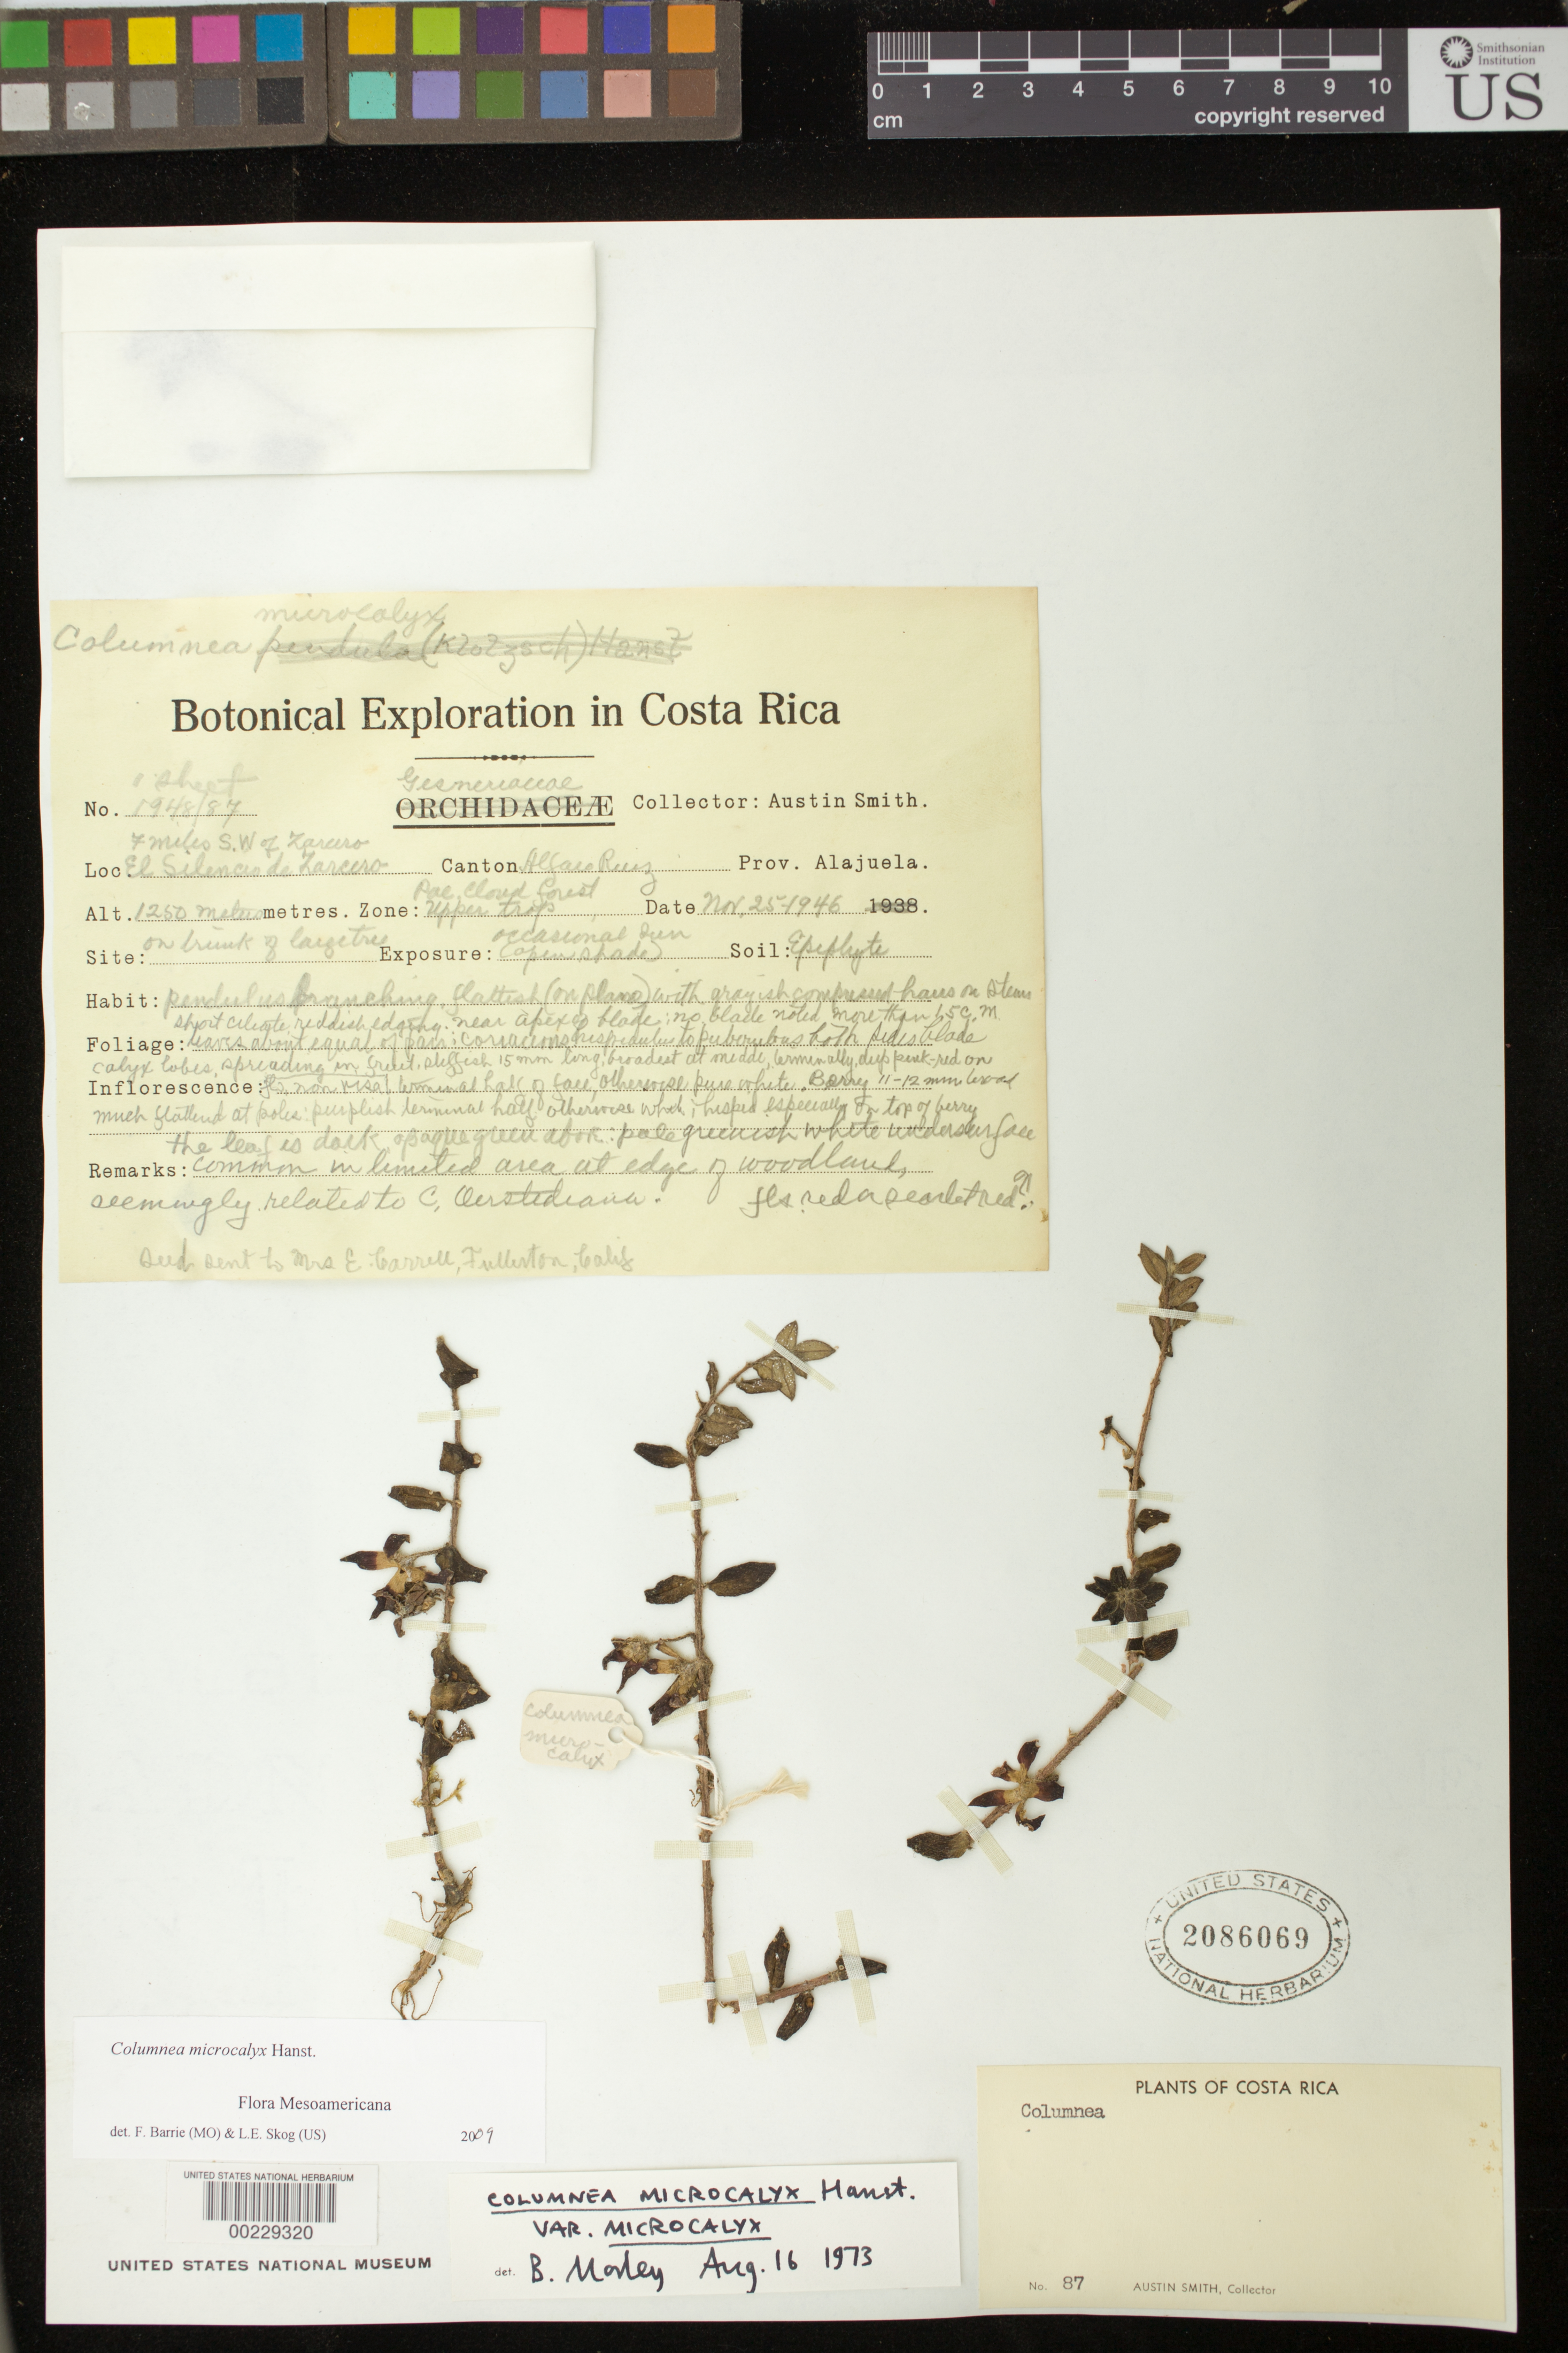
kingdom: Plantae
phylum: Tracheophyta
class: Magnoliopsida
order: Lamiales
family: Gesneriaceae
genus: Columnea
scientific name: Columnea microcalyx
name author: Hanst.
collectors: Aust P. Smith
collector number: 1948/ 87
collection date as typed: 25 Nov 1946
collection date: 1946-11-25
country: Costa Rica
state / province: Alajuela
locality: Canton Alfaro Ruiz, 7 mi SW of Zarcero, El Silencio de Zarcero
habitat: Pacific cloud forest, uppertrop zone, on trunk of large tree, ...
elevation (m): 1250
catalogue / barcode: US 2086069